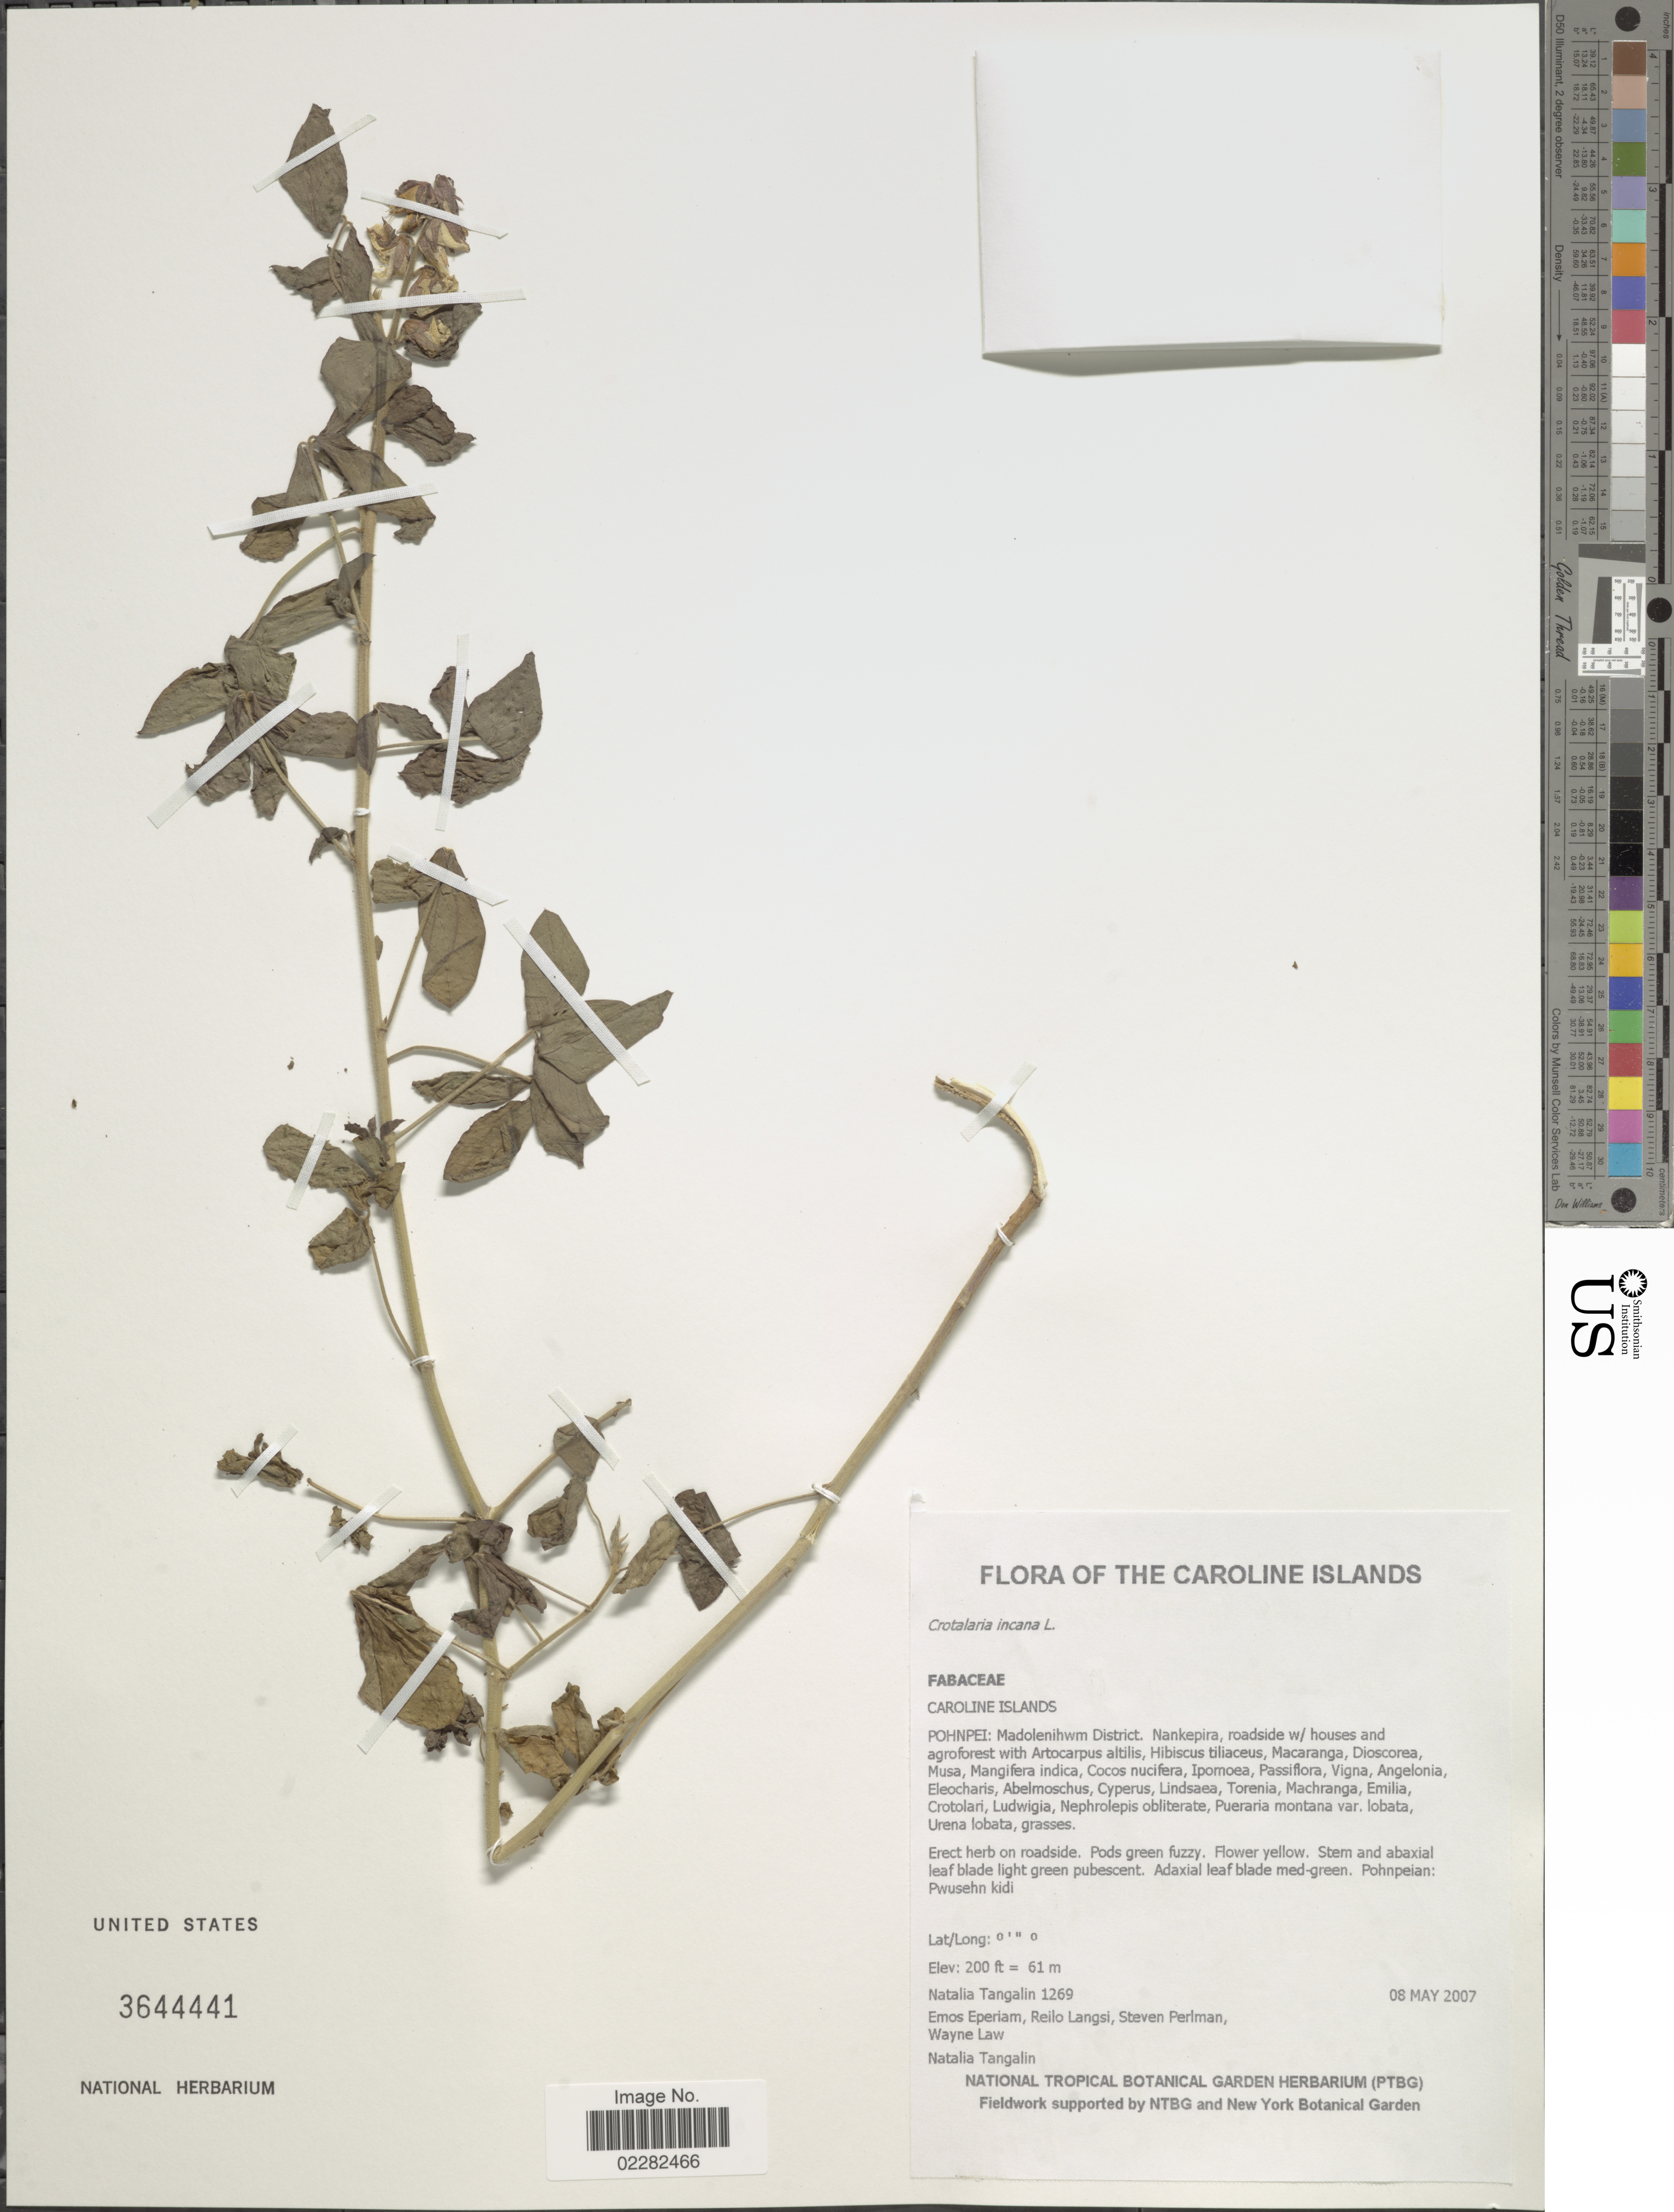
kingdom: Plantae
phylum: Tracheophyta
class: Magnoliopsida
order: Fabales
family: Fabaceae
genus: Crotalaria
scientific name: Crotalaria incana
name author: L.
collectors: N. Tangalin, E. Eperiam, L. Reilo, S. P. Perlman & W. Law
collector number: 1269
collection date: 2007-05-08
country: Micronesia, Federated States of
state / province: Pohnpei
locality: Caroline Islands, Madolenihwm District. Nakepira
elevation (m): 61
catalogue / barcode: US 3644441